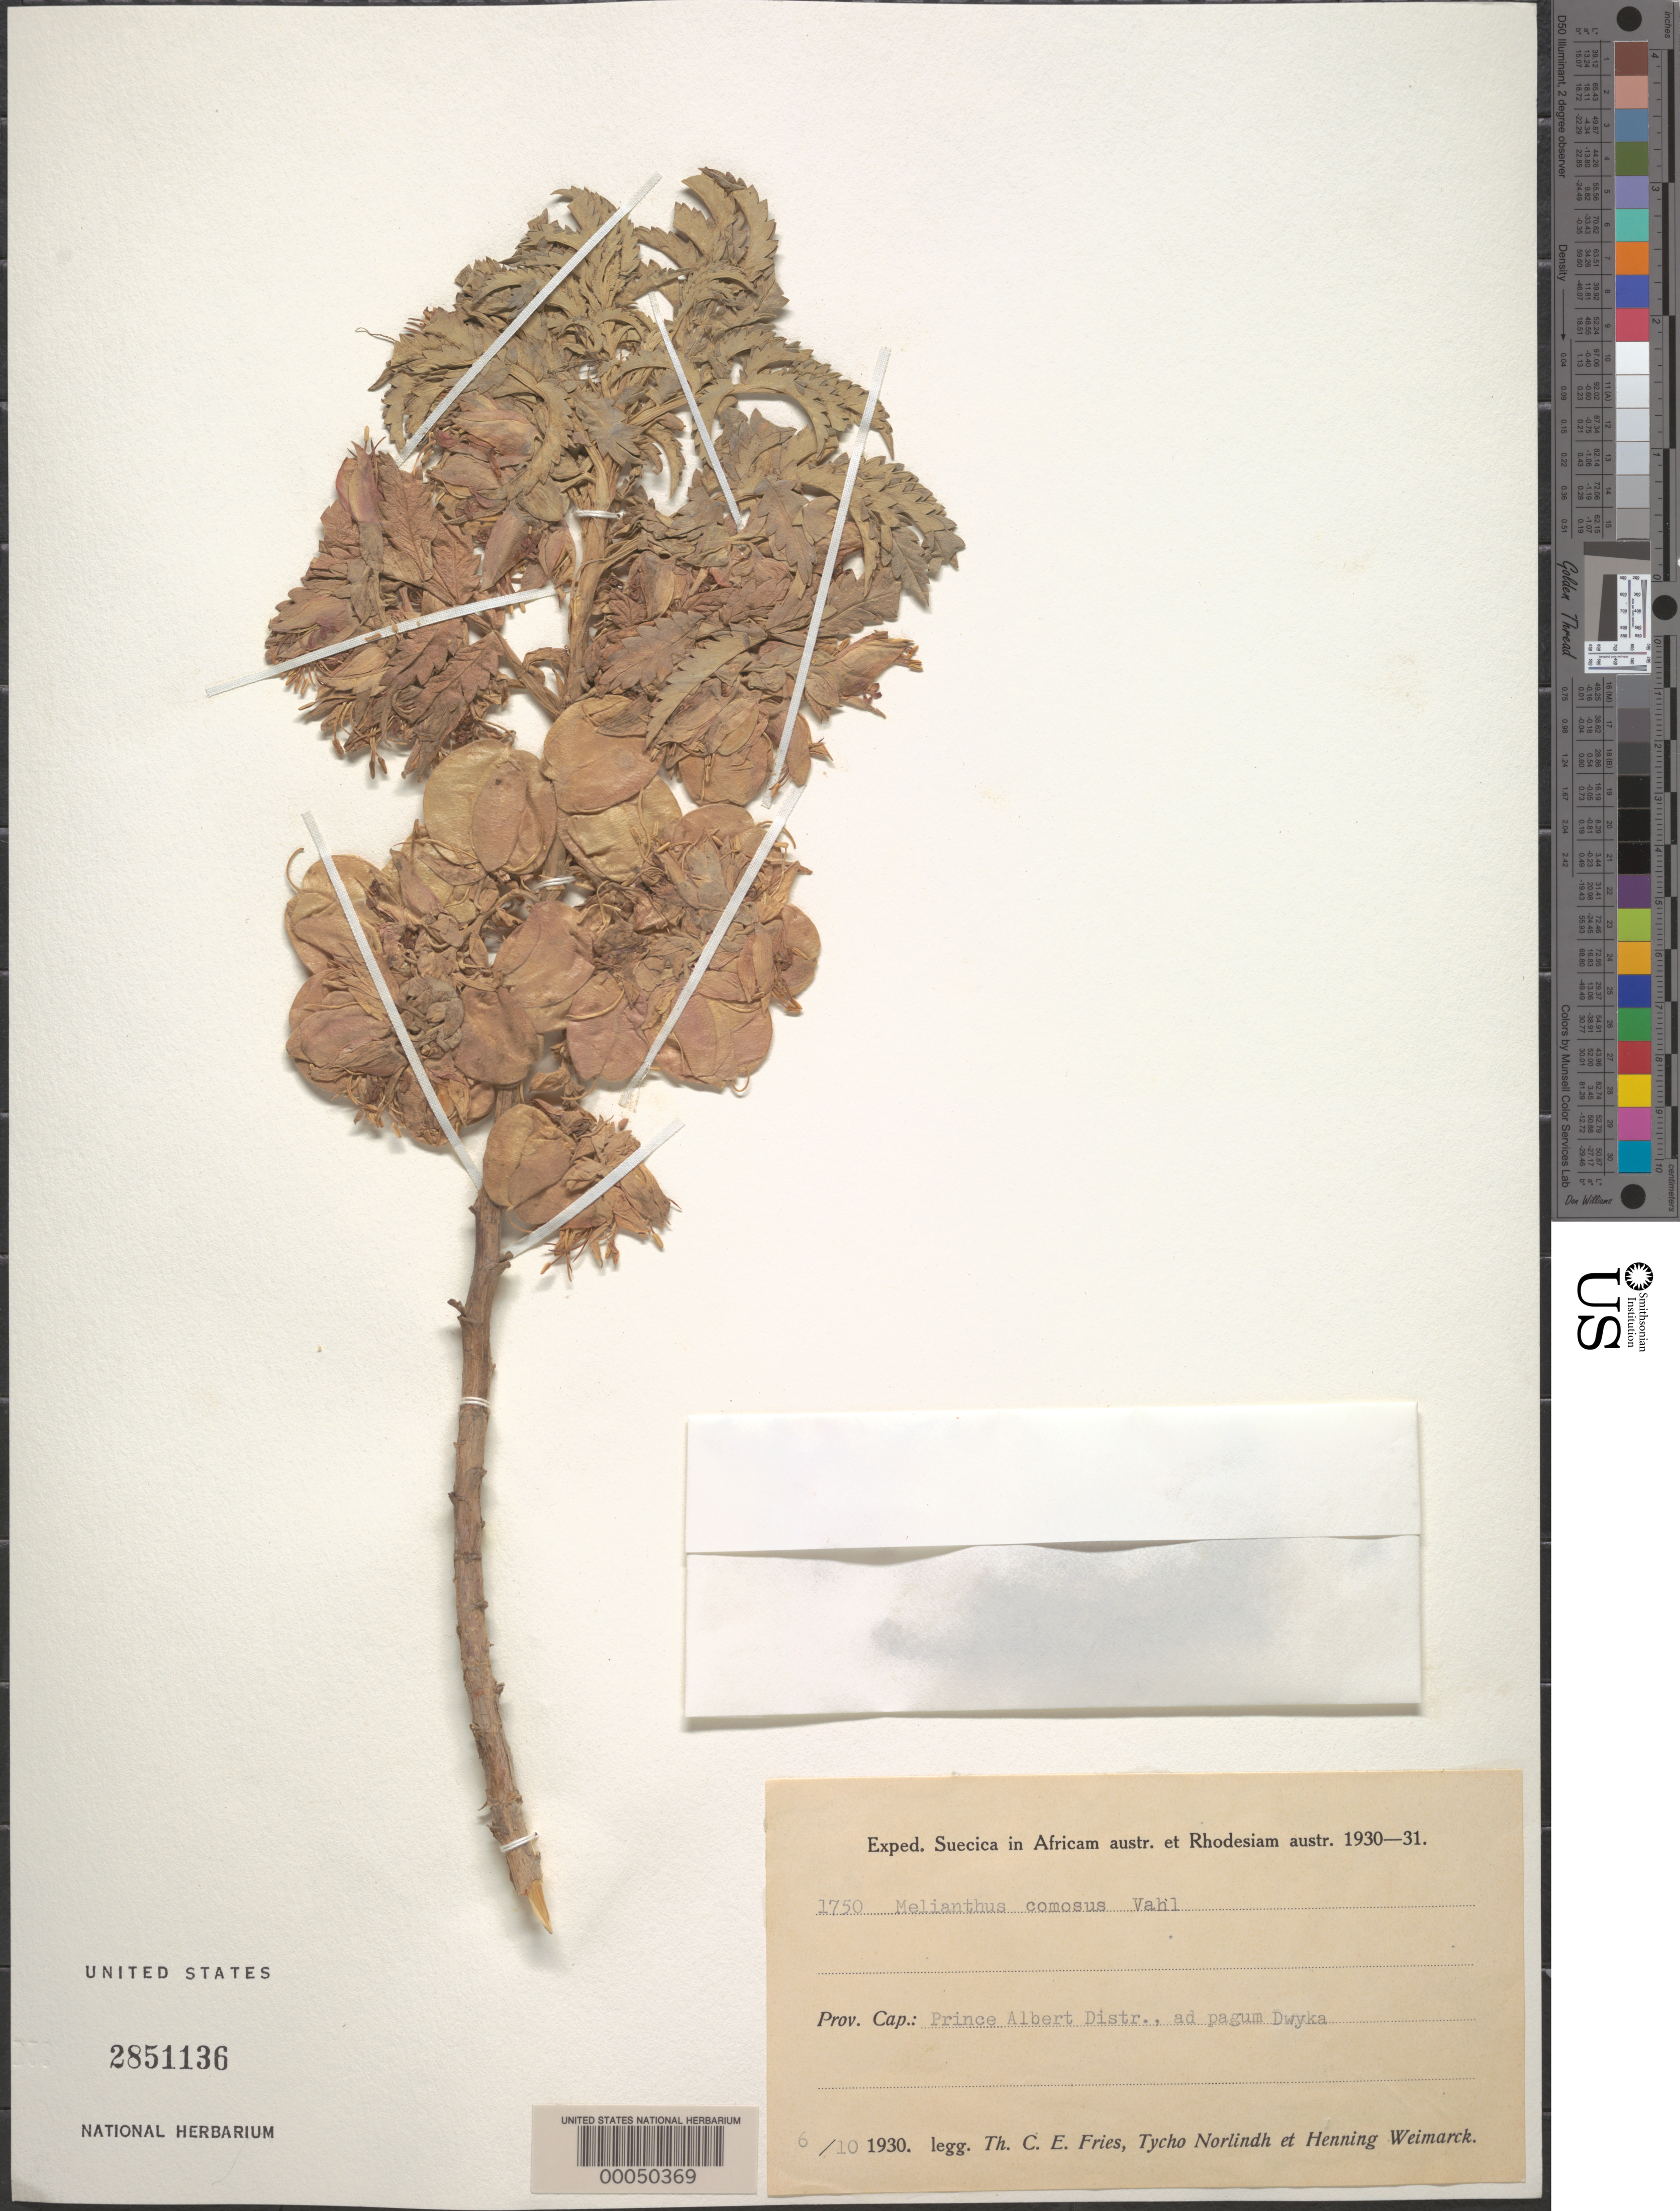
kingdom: Plantae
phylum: Tracheophyta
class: Magnoliopsida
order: Geraniales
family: Melianthaceae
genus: Melianthus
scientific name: Melianthus comosus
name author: Vahl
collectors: T. C. E. Fries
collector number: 1750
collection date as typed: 06 Oct 1930 or 10 Jun 1930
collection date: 1930-06-10 or 1930-10-06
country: Zimbabwe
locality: Prince albert dist.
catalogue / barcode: US 2851136